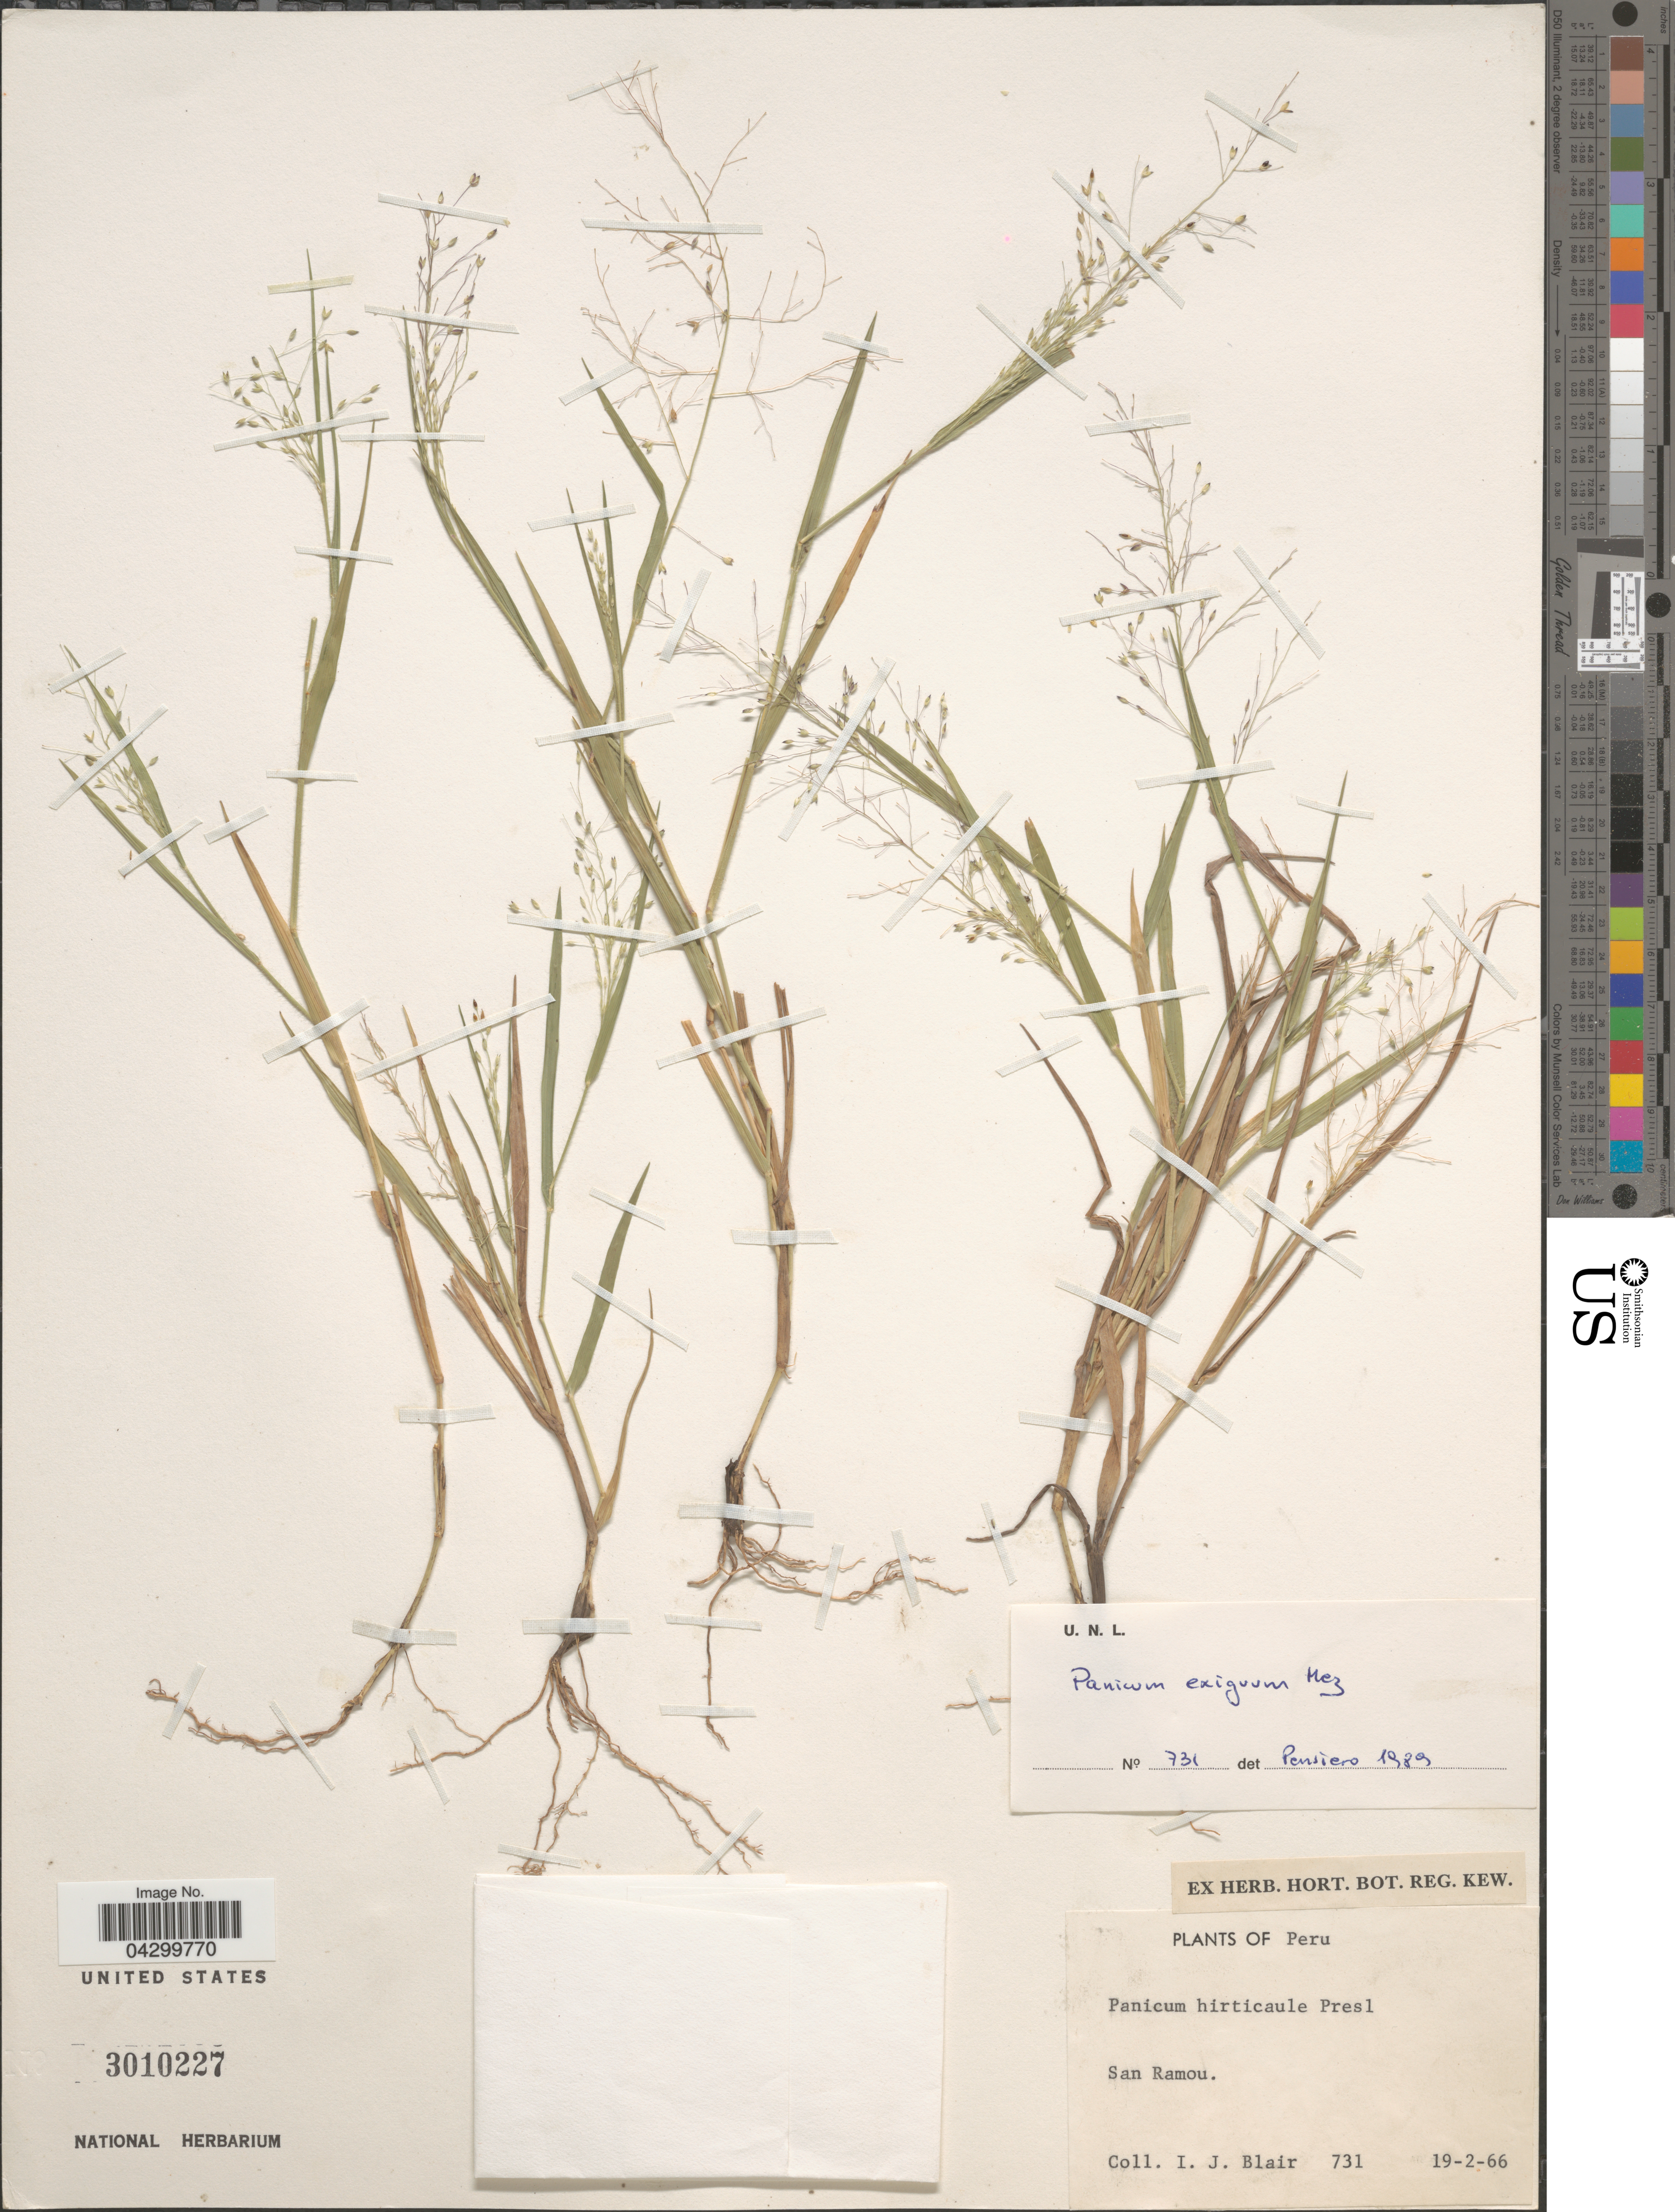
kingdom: Plantae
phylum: Tracheophyta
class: Liliopsida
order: Poales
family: Poaceae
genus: Panicum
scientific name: Panicum exiguum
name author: Mez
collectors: I. Blair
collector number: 731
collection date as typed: Transcribed d/m/y: 19/2/66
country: Peru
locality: San Ramou.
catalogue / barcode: US 3010227